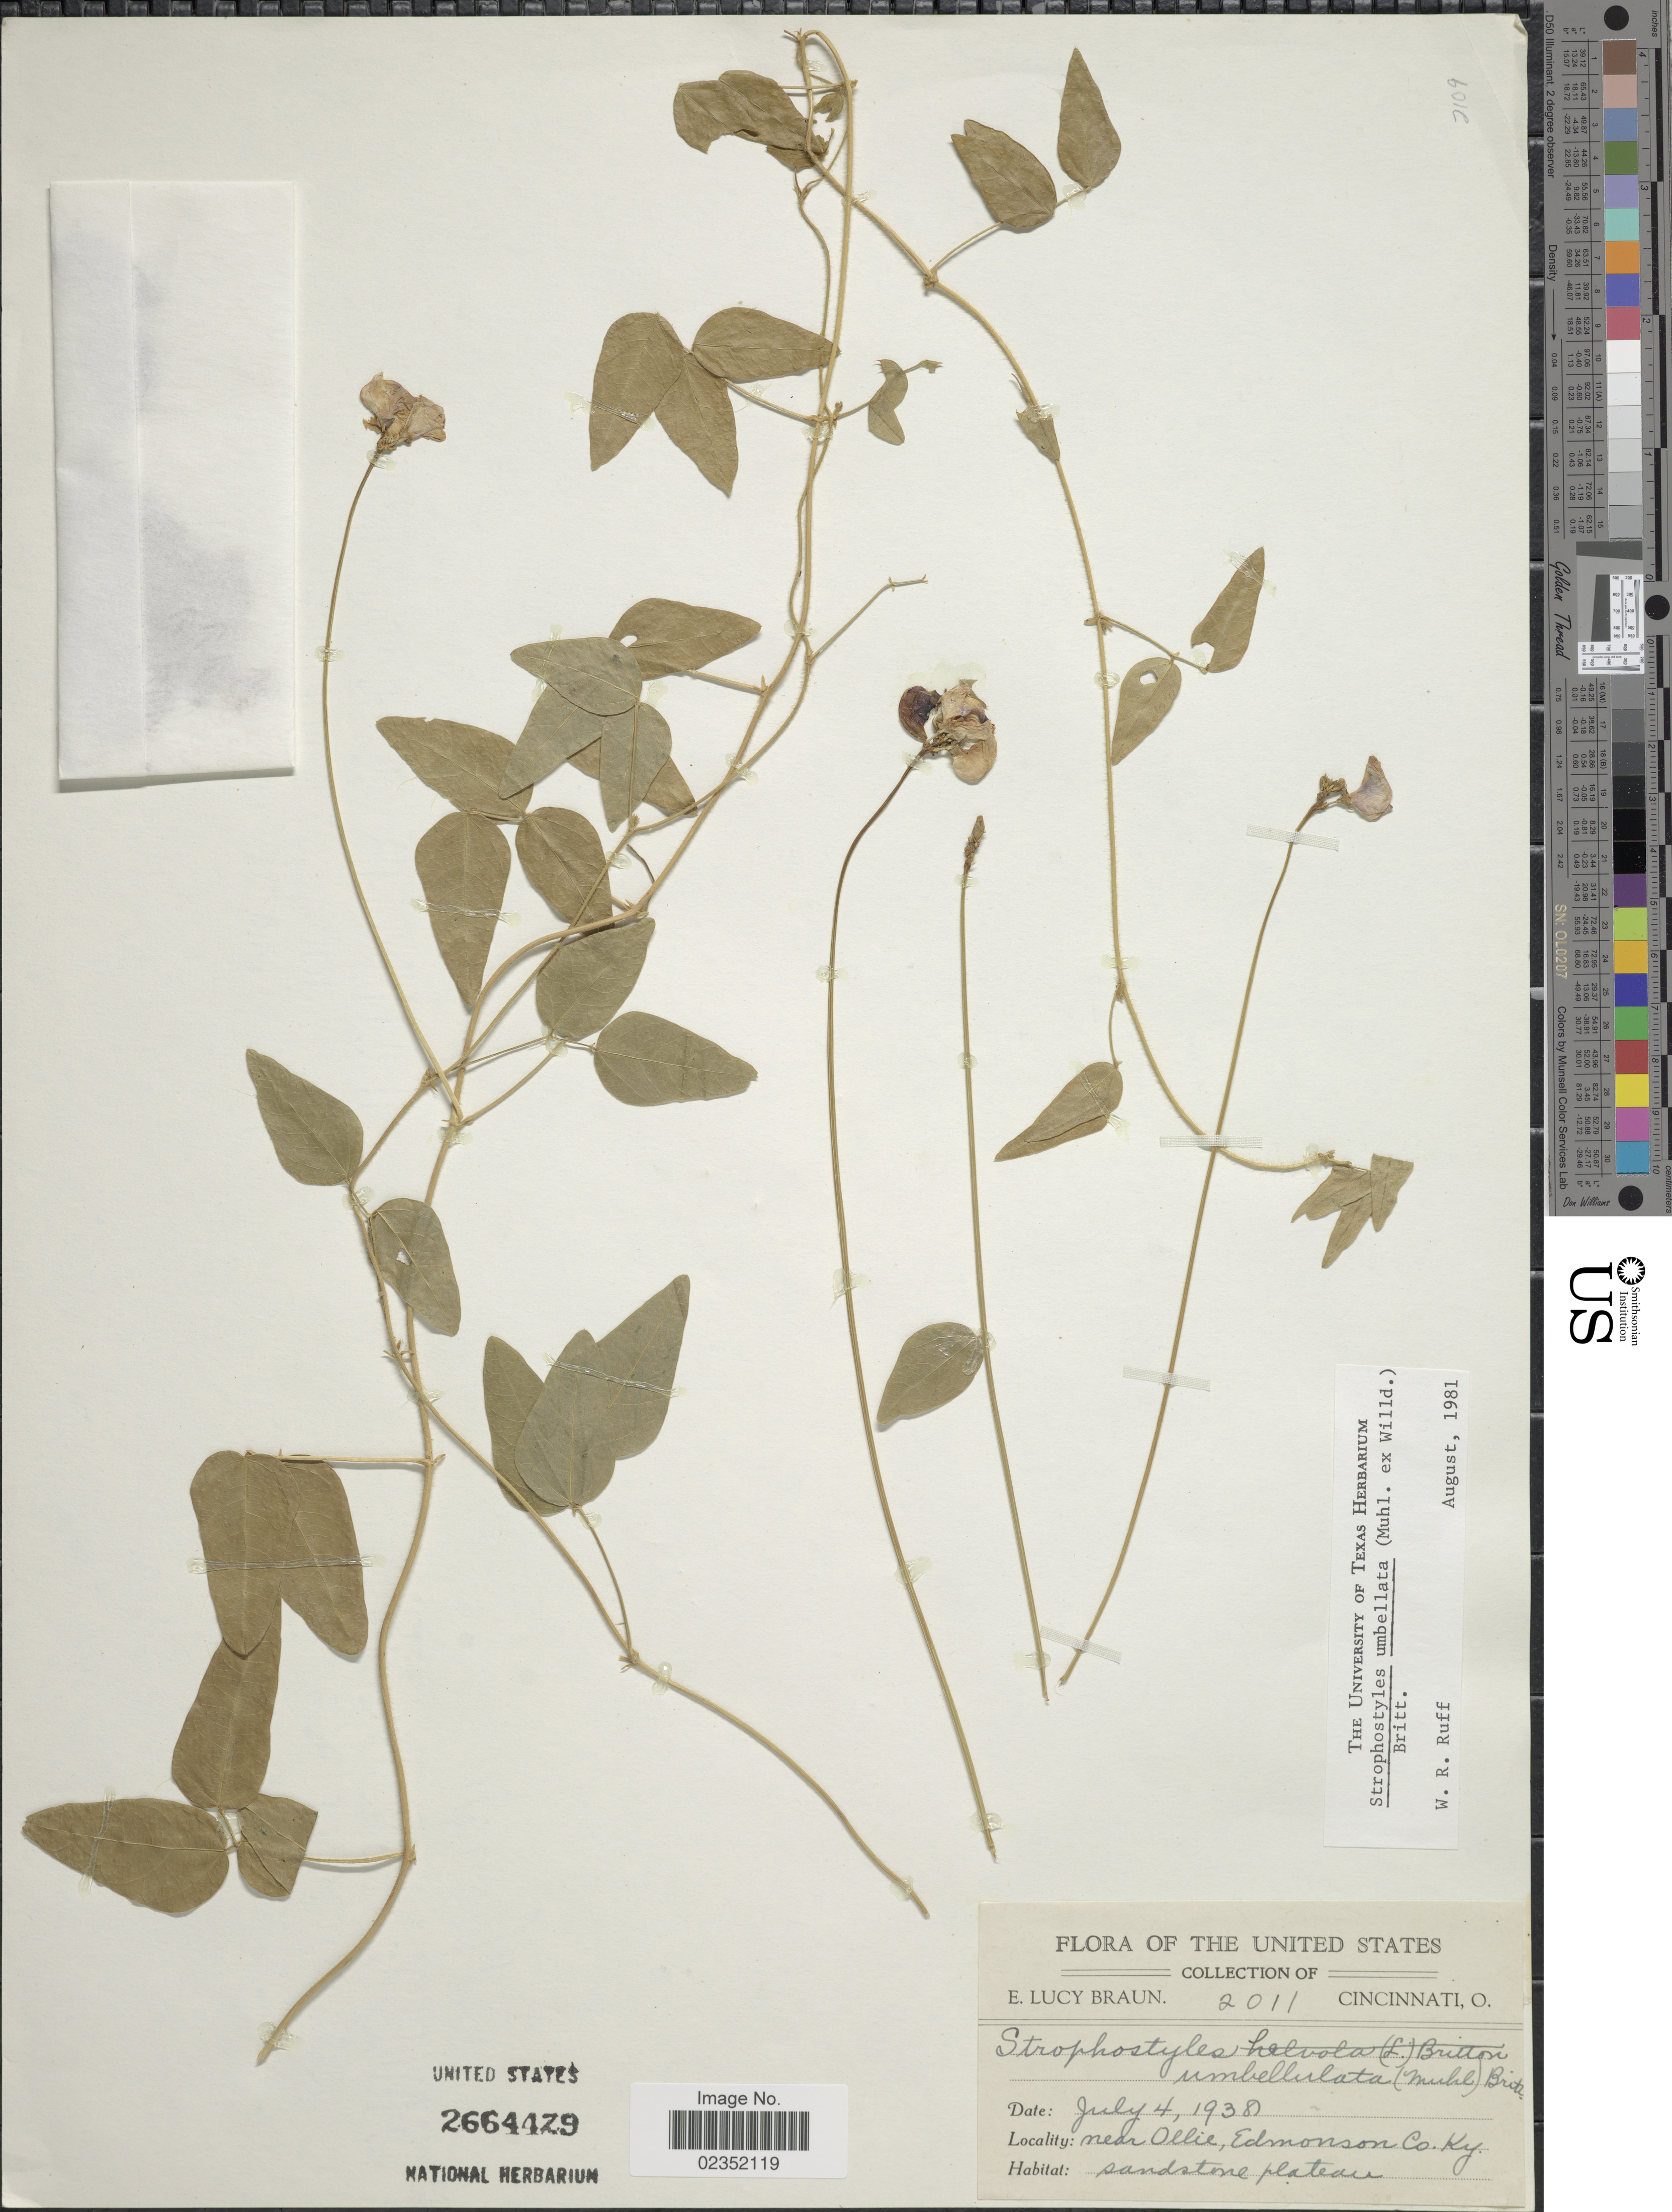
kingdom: Plantae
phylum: Tracheophyta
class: Magnoliopsida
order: Fabales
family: Fabaceae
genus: Strophostyles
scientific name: Strophostyles umbellata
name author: (Muhl. ex Willd.) Britton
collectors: E. L. Braun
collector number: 2011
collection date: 1938-07-04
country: United States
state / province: Kentucky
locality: Near ollie, Edmonson Co., sandstone plateau.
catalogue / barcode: US 2664429